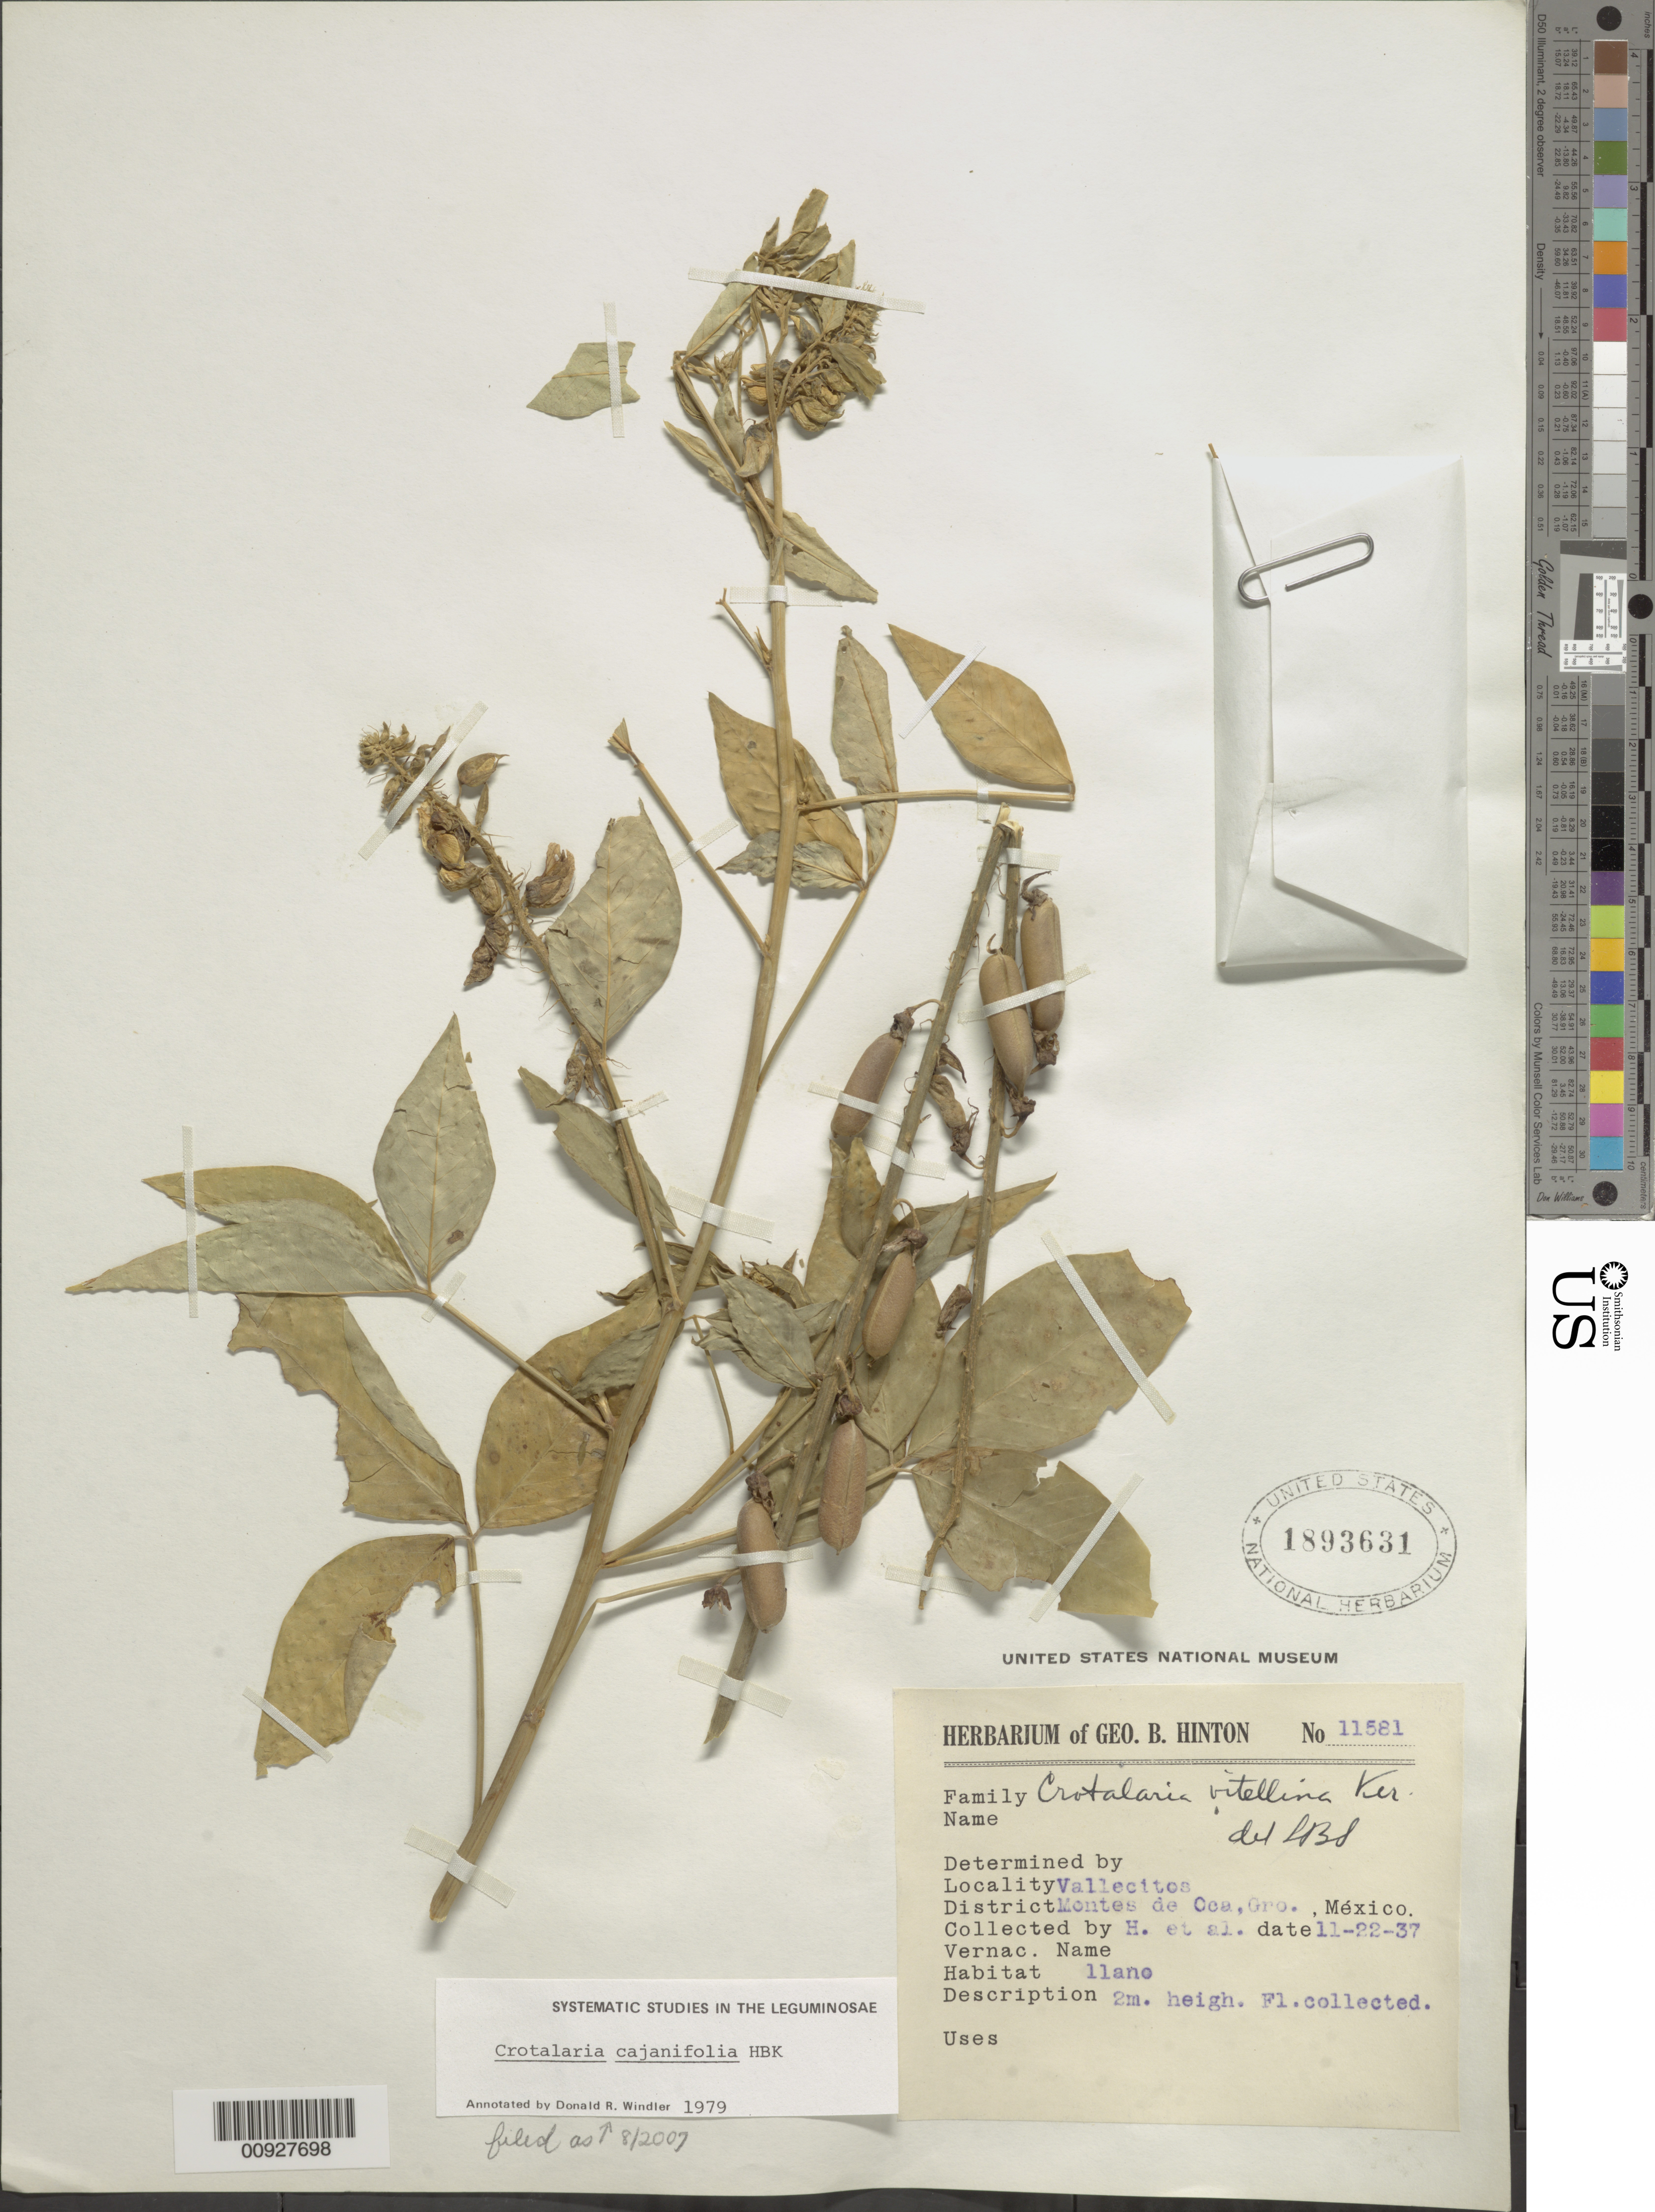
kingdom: Plantae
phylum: Tracheophyta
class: Magnoliopsida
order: Fabales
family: Fabaceae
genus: Crotalaria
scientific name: Crotalaria cajanifolia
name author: Kunth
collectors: G. B. Hinton & et al.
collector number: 11581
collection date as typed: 22 Nov 1937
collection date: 1937-11-22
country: Mexico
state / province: Guerrero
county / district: Montes de Oca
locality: Vallecitos, District Montes de Oca, Guerrero.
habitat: Llano.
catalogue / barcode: US 1893631